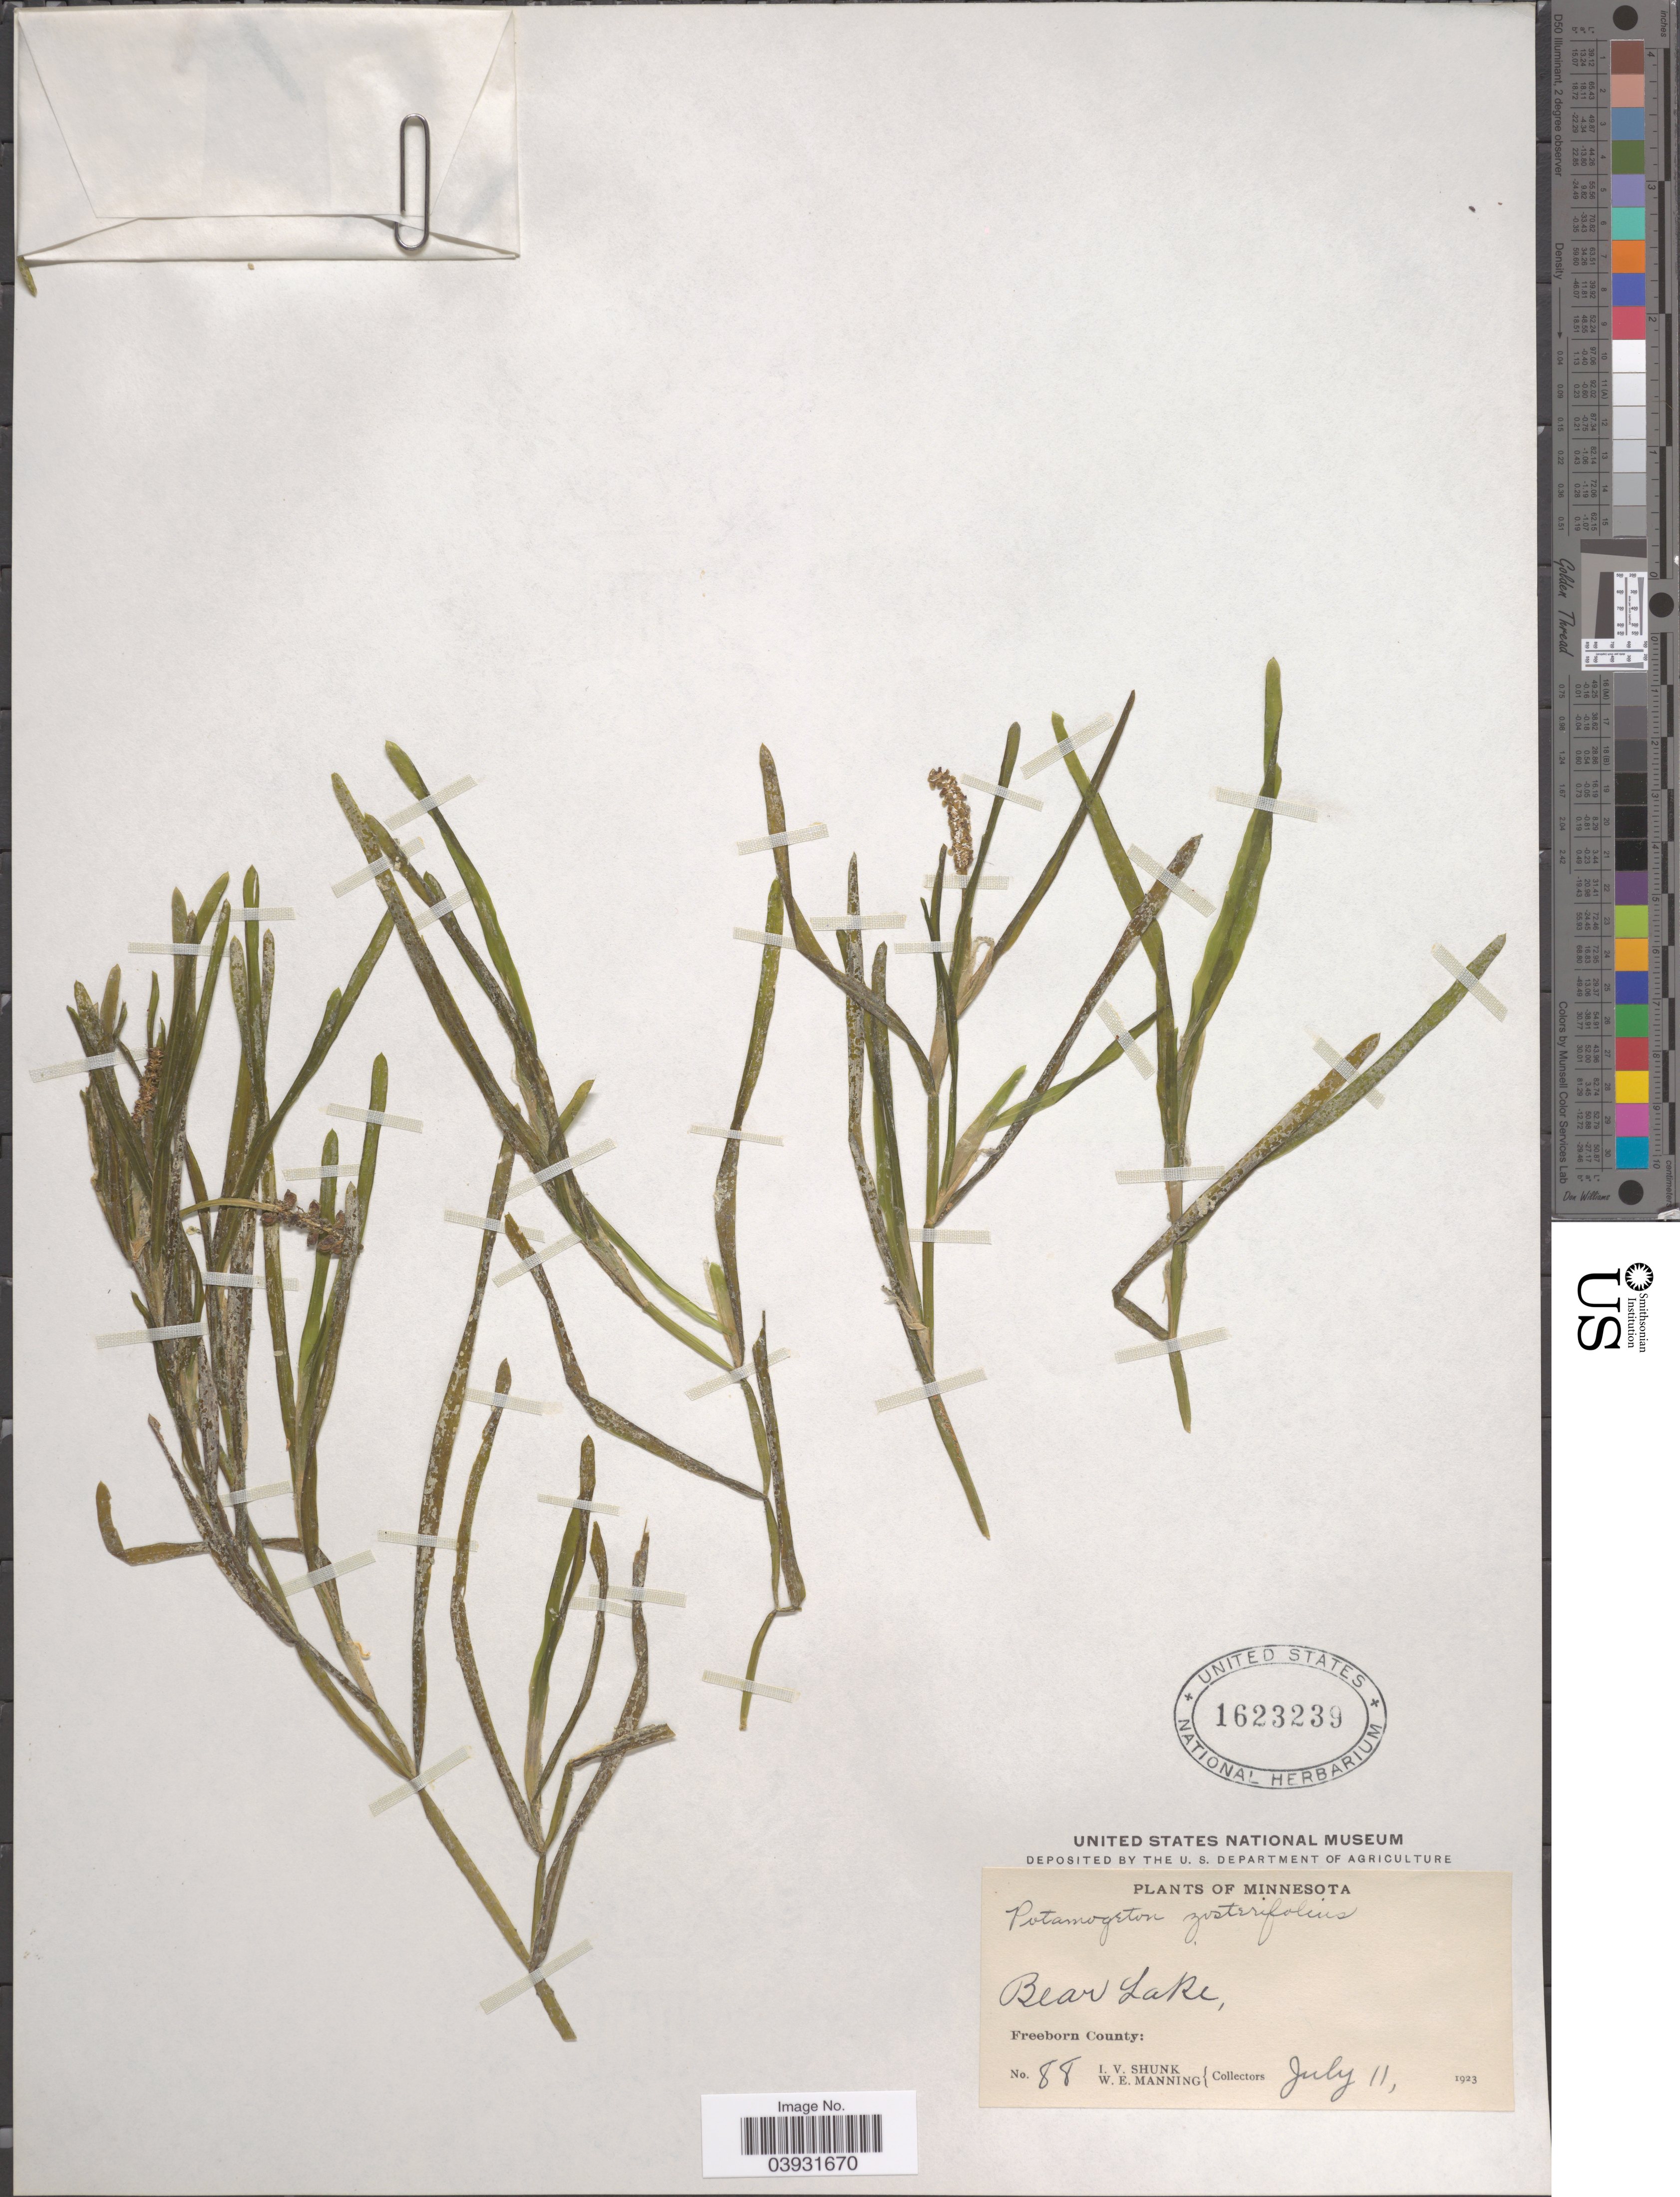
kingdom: Plantae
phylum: Tracheophyta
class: Liliopsida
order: Alismatales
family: Potamogetonaceae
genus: Potamogeton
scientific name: Potamogeton zosterifolius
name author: Schumach.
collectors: I. Shunk & W. Manning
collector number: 88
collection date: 1923-07-11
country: United States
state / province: Minnesota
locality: Bear Lake, Freeborn County.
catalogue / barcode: US 1623239